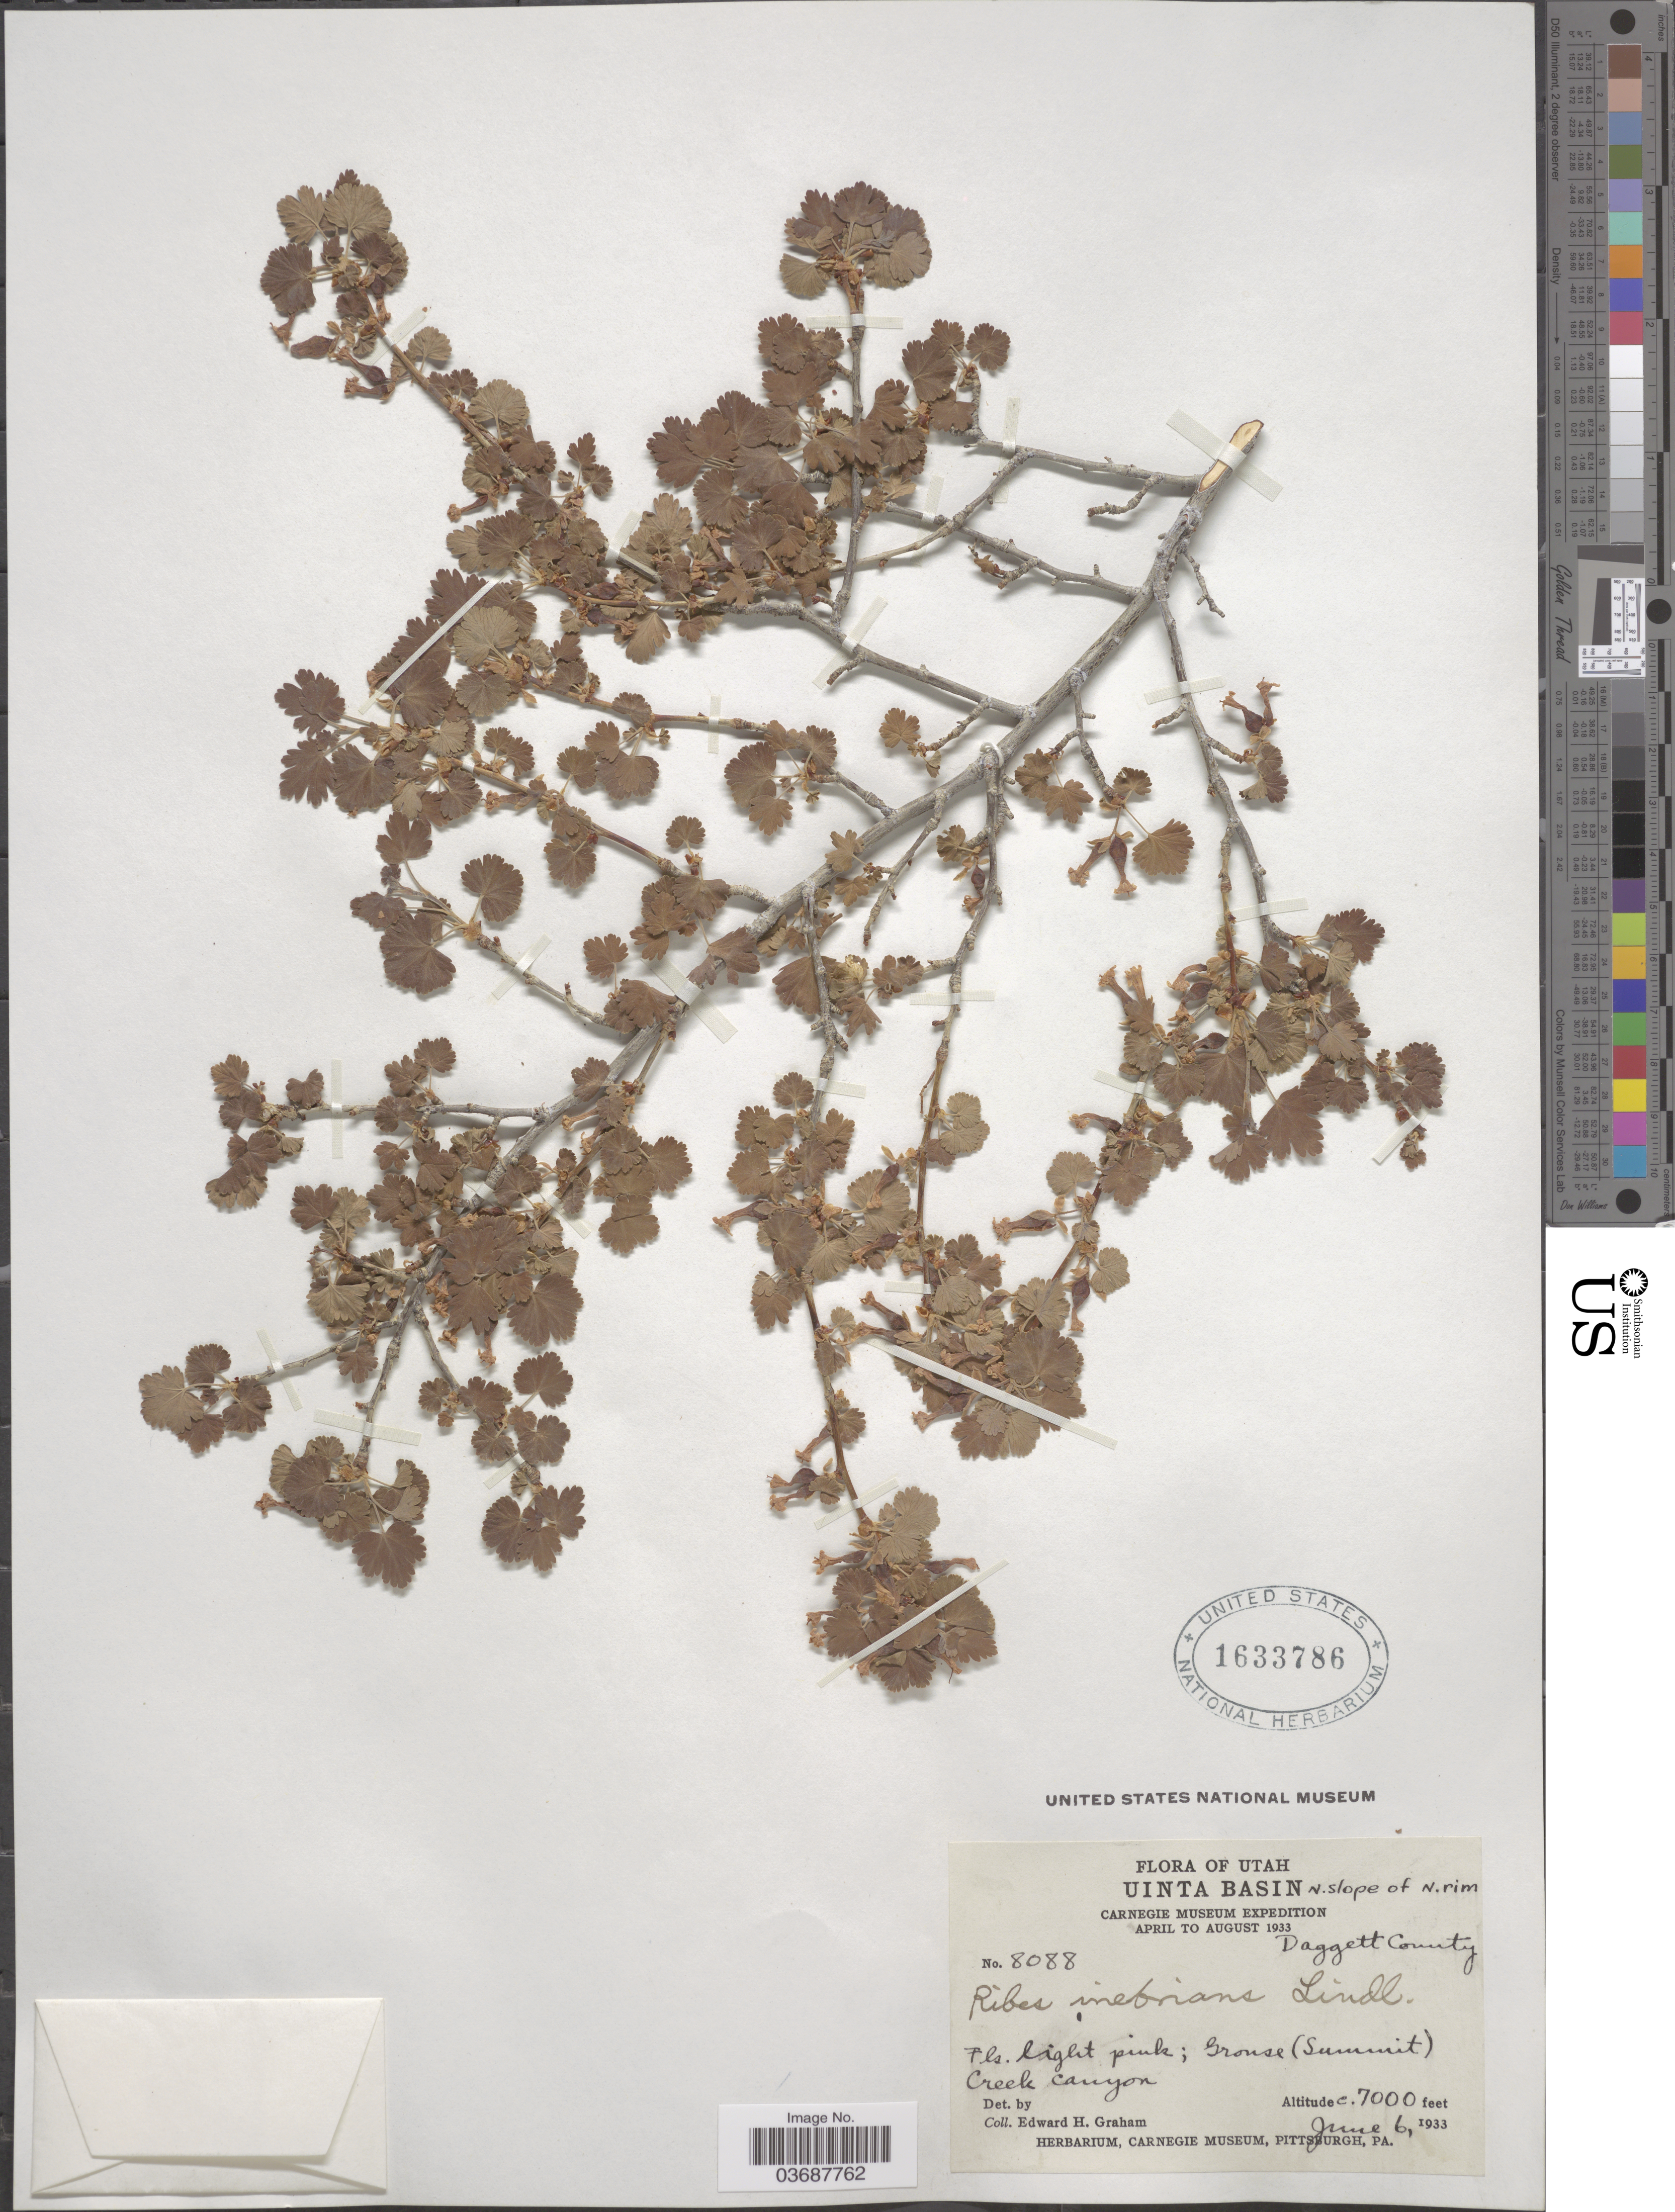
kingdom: Plantae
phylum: Tracheophyta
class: Magnoliopsida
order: Saxifragales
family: Grossulariaceae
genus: Ribes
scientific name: Ribes inebrians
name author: Lindl.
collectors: E. H. Graham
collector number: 8088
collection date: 1933-06-06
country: United States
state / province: Utah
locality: Uinta Basin. N. slope of N. rim. Daggett County. Grouse (Summit) Creek canyon.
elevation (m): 2134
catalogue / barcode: US 1633786